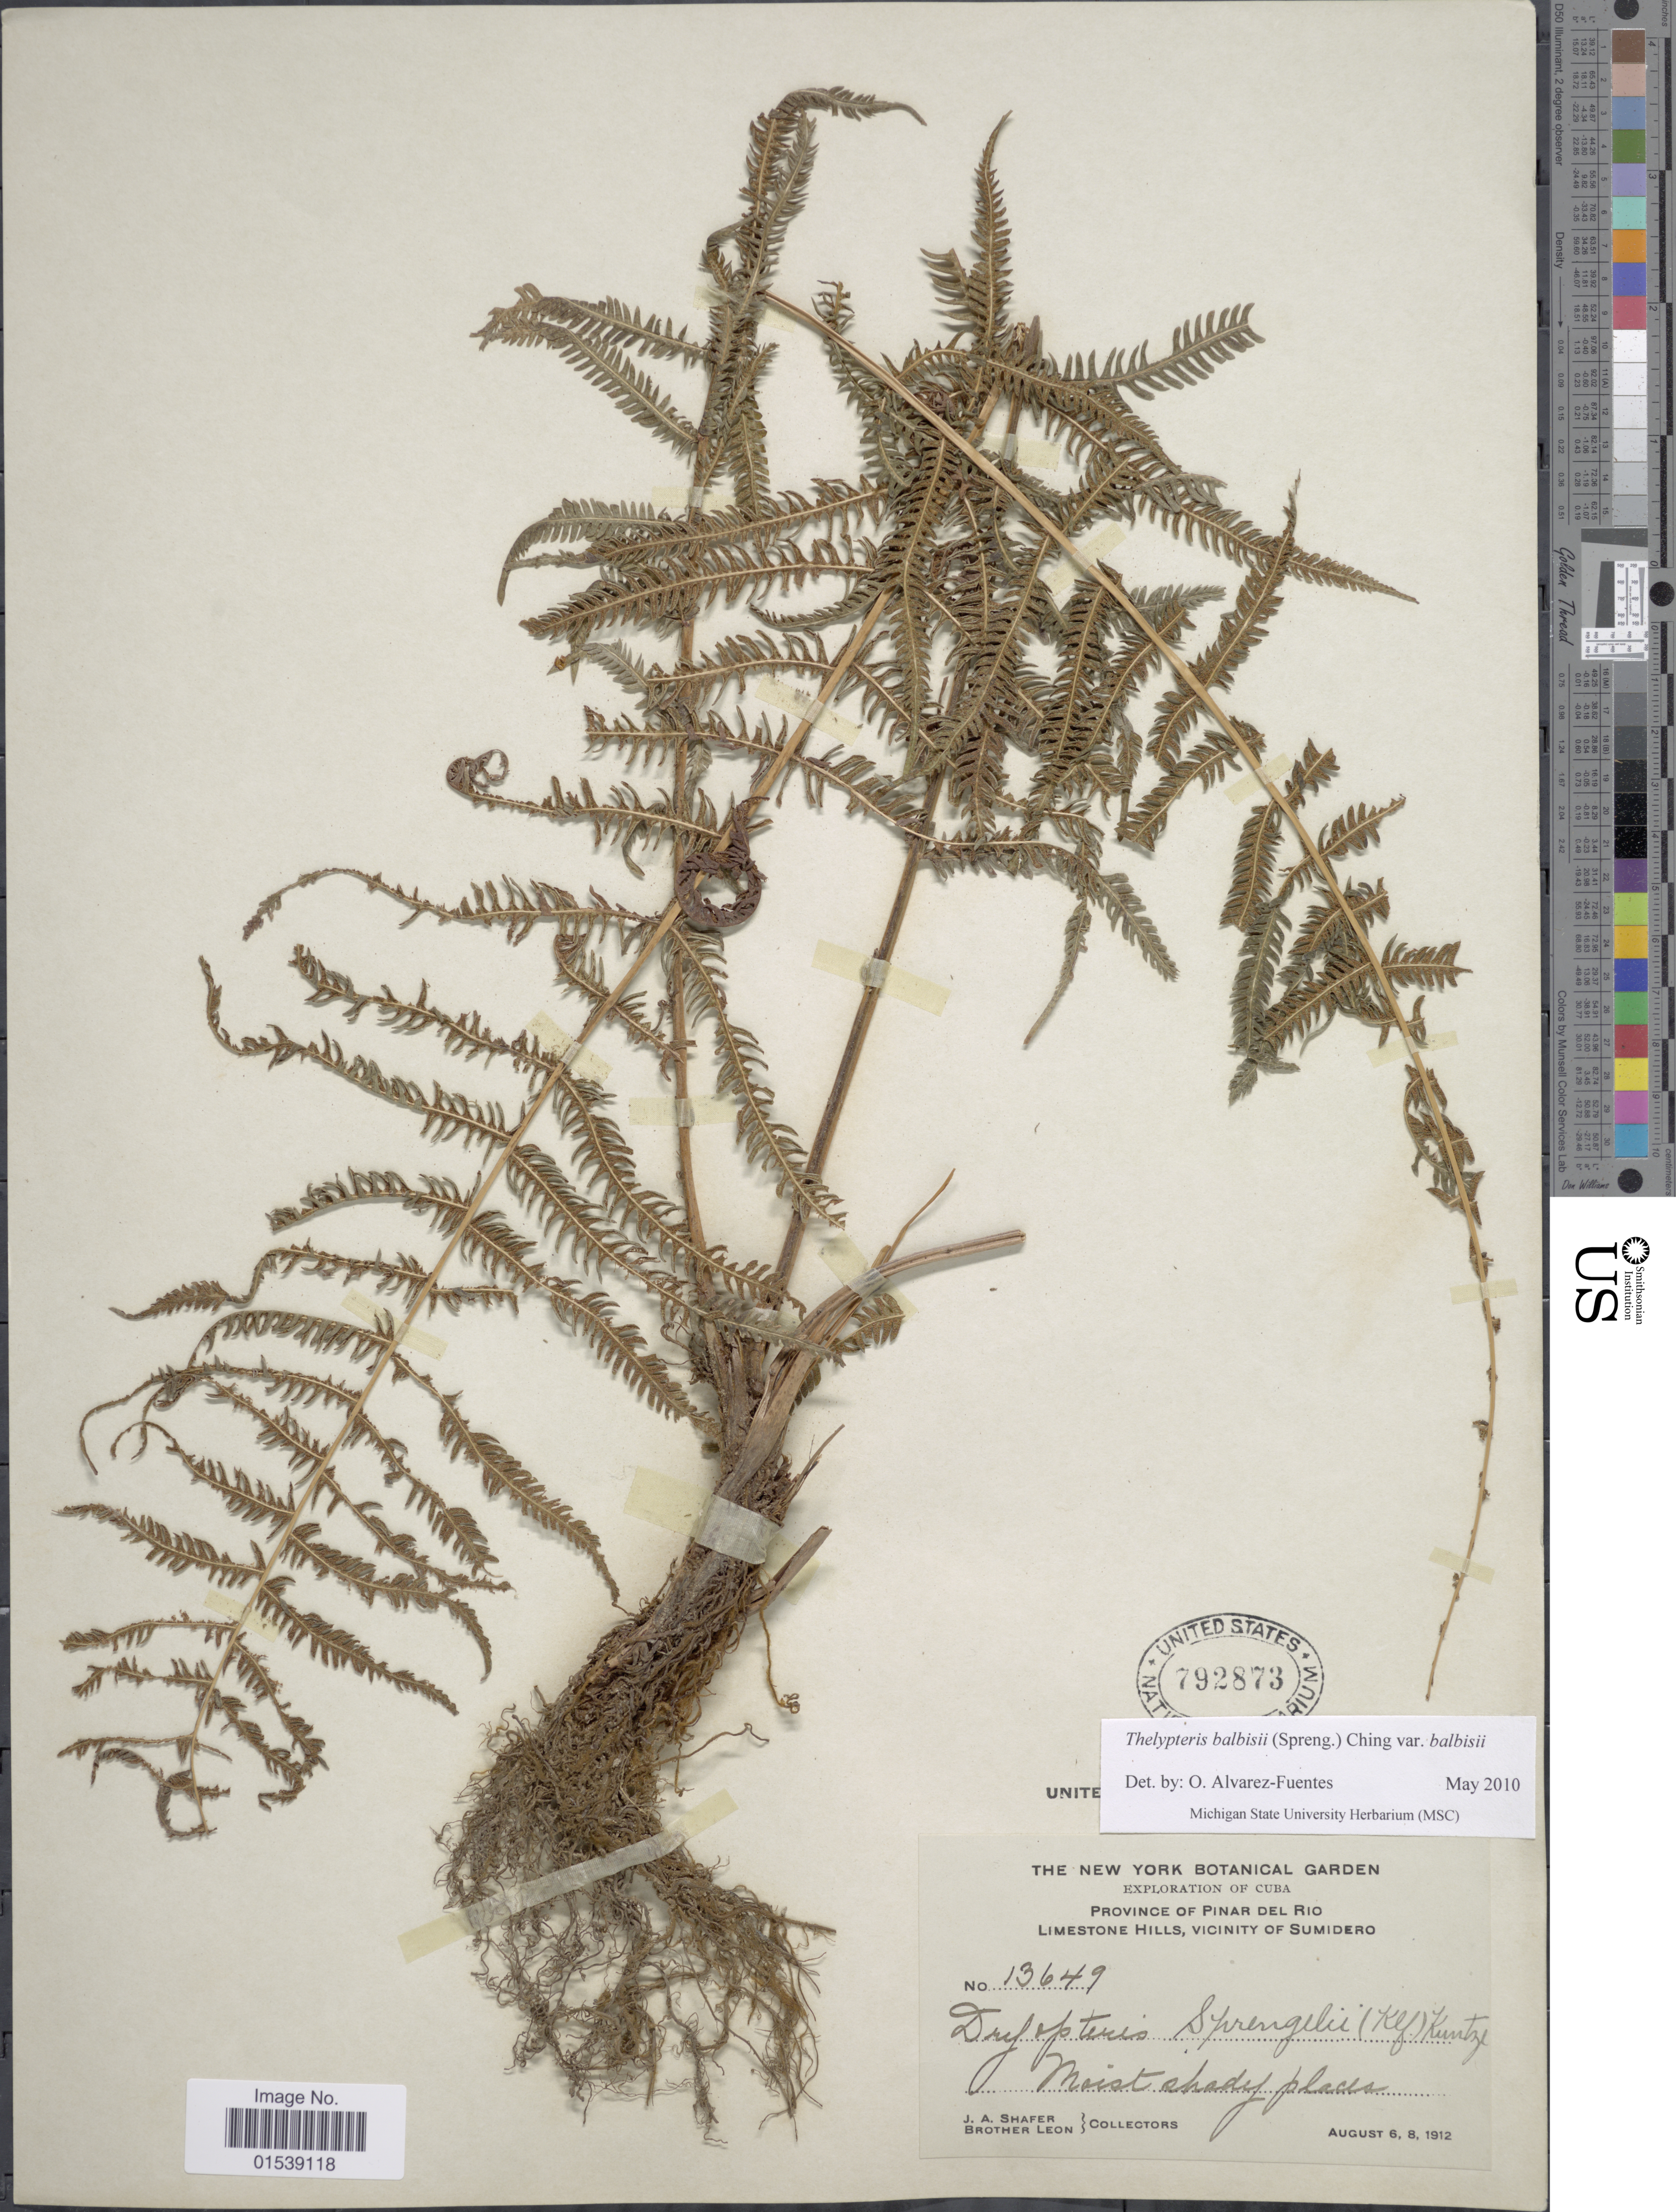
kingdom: Plantae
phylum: Tracheophyta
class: Polypodiopsida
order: Polypodiales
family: Thelypteridaceae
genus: Amauropelta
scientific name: Amauropelta balbisii (Spreng.) comb. nov., ined. 2015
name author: (Spreng.)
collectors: J. A. Shafer & Bro. León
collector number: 13649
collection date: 1912-08-06/1912-08-08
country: Cuba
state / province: Pinar del Río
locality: Province of Pinar del Rio, Limestone Hills, Vicinity of Sunidero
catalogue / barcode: US 792873